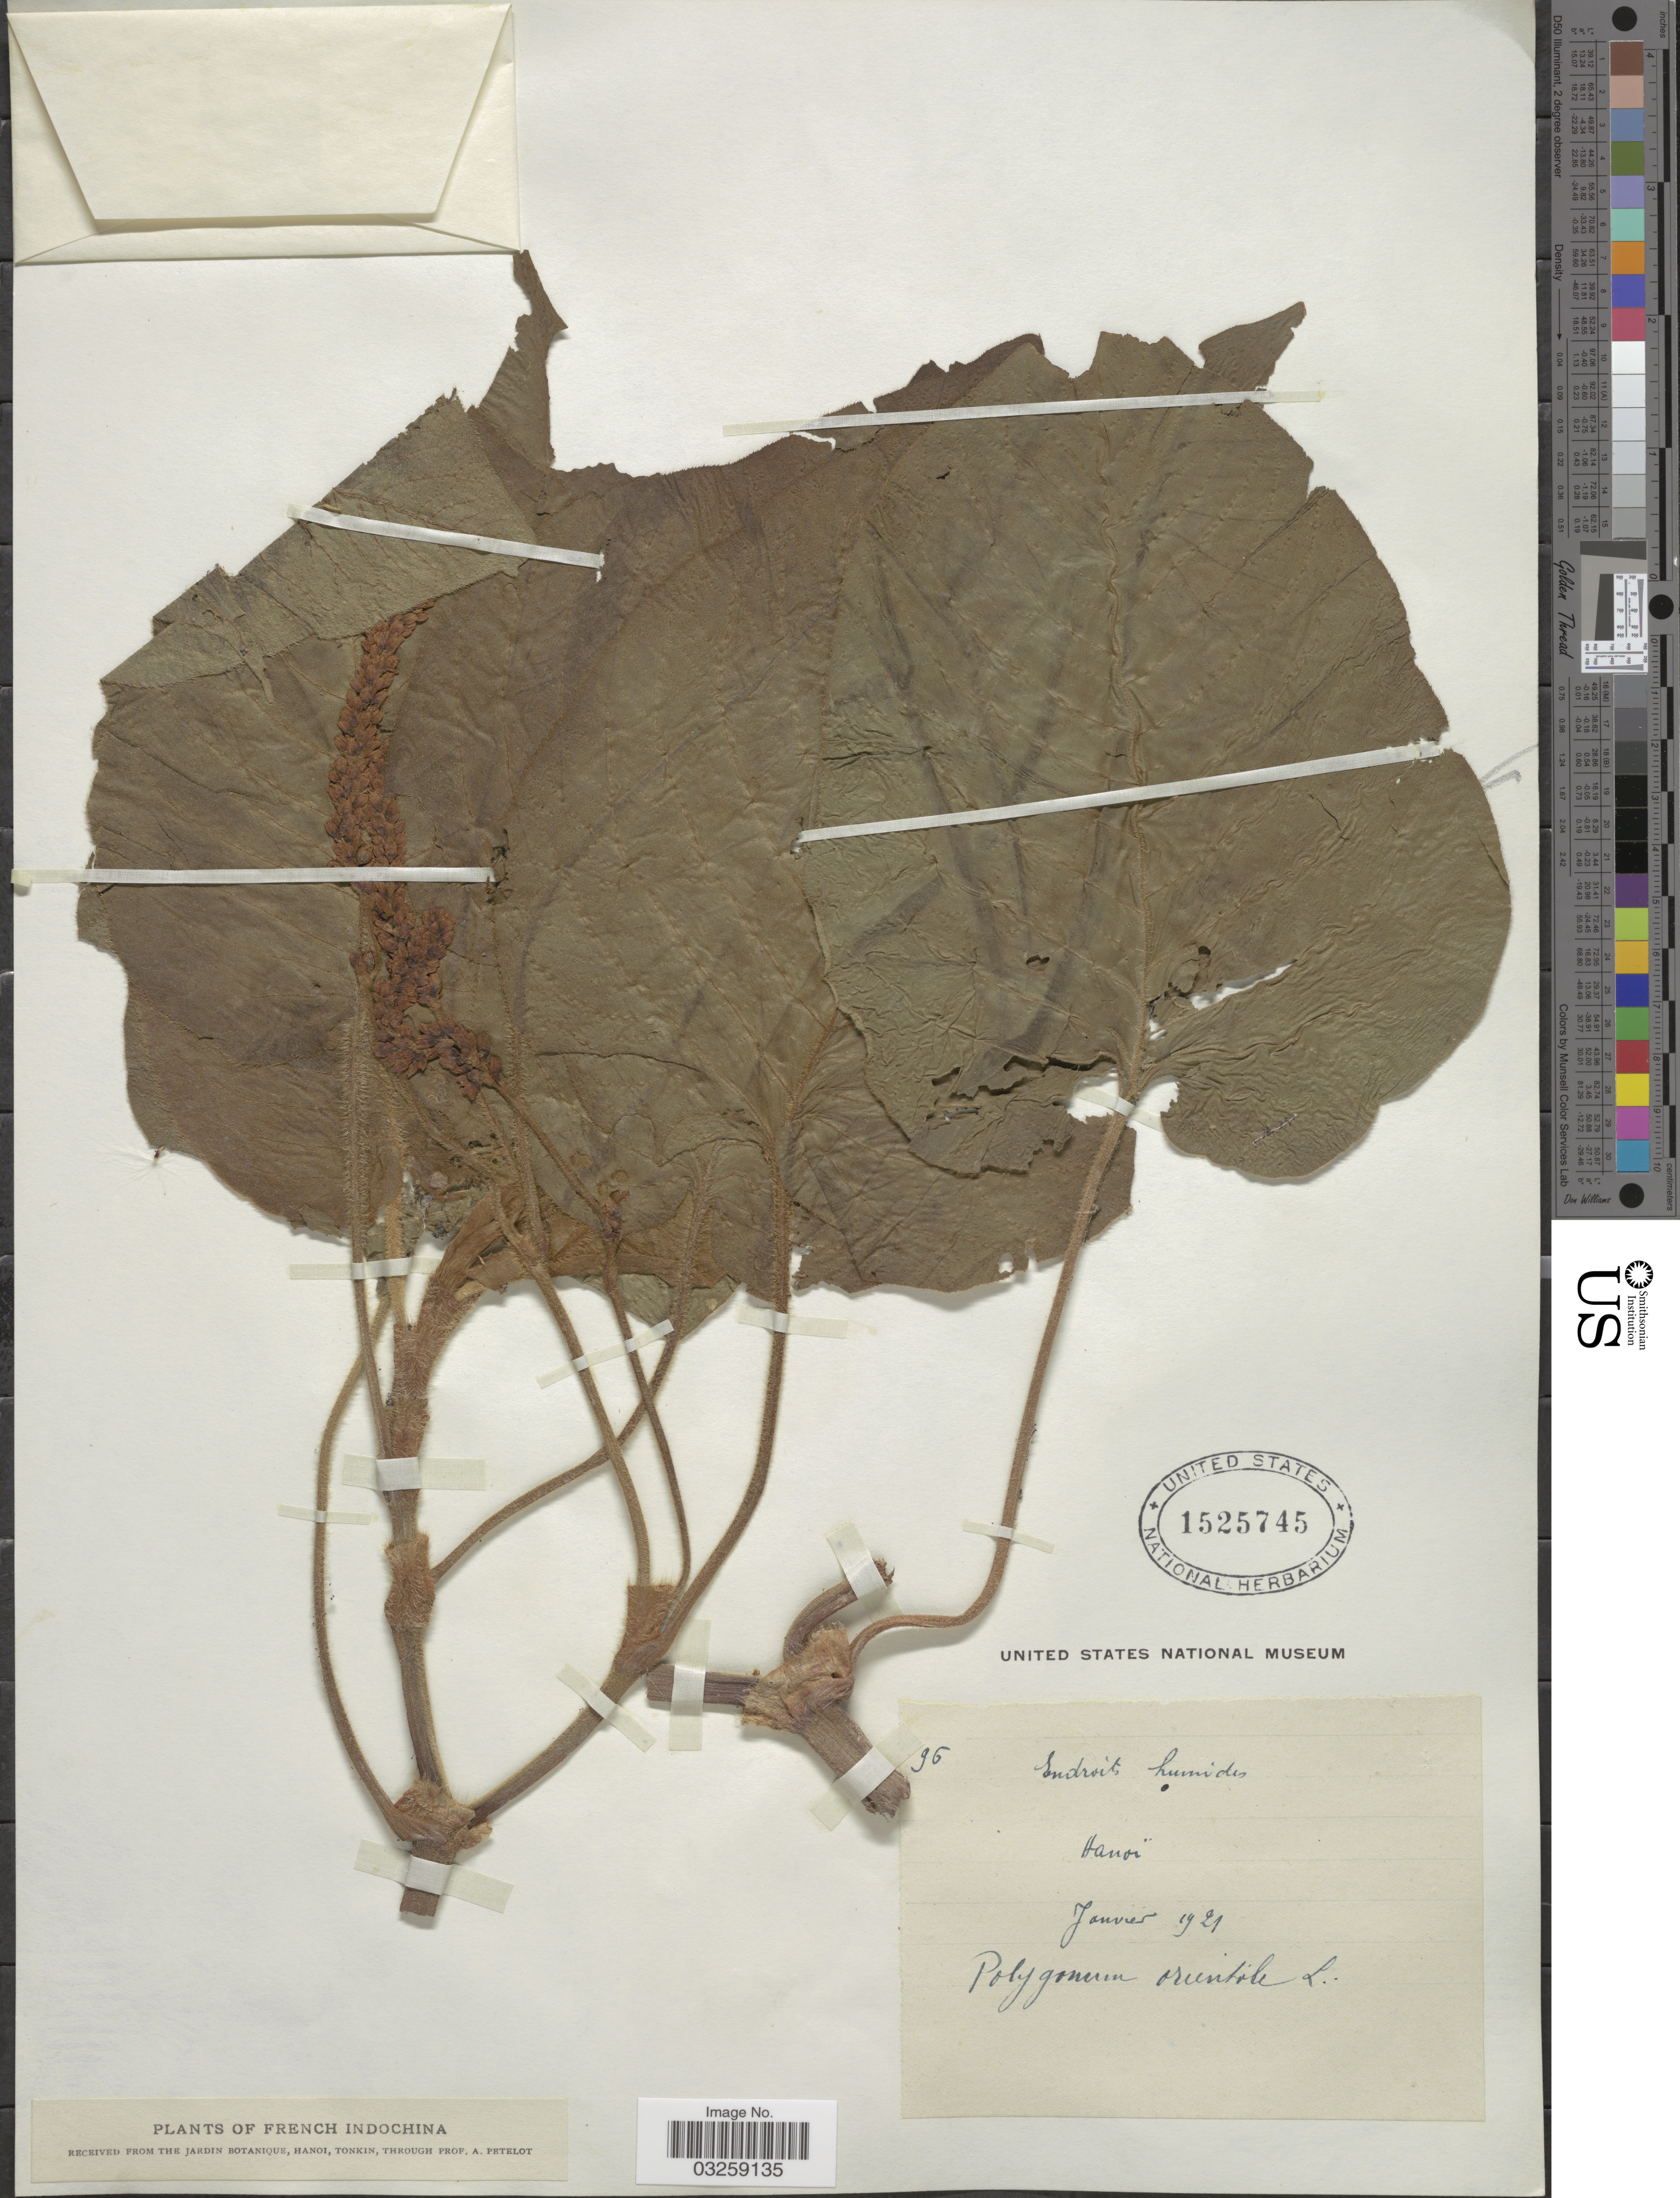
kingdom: Plantae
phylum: Tracheophyta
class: Magnoliopsida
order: Caryophyllales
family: Polygonaceae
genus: Polygonum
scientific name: Polygonum orientale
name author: L.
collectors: A. Petelot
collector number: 96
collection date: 1921-01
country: Vietnam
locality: French Indochina. Hanoï.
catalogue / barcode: US 1525745